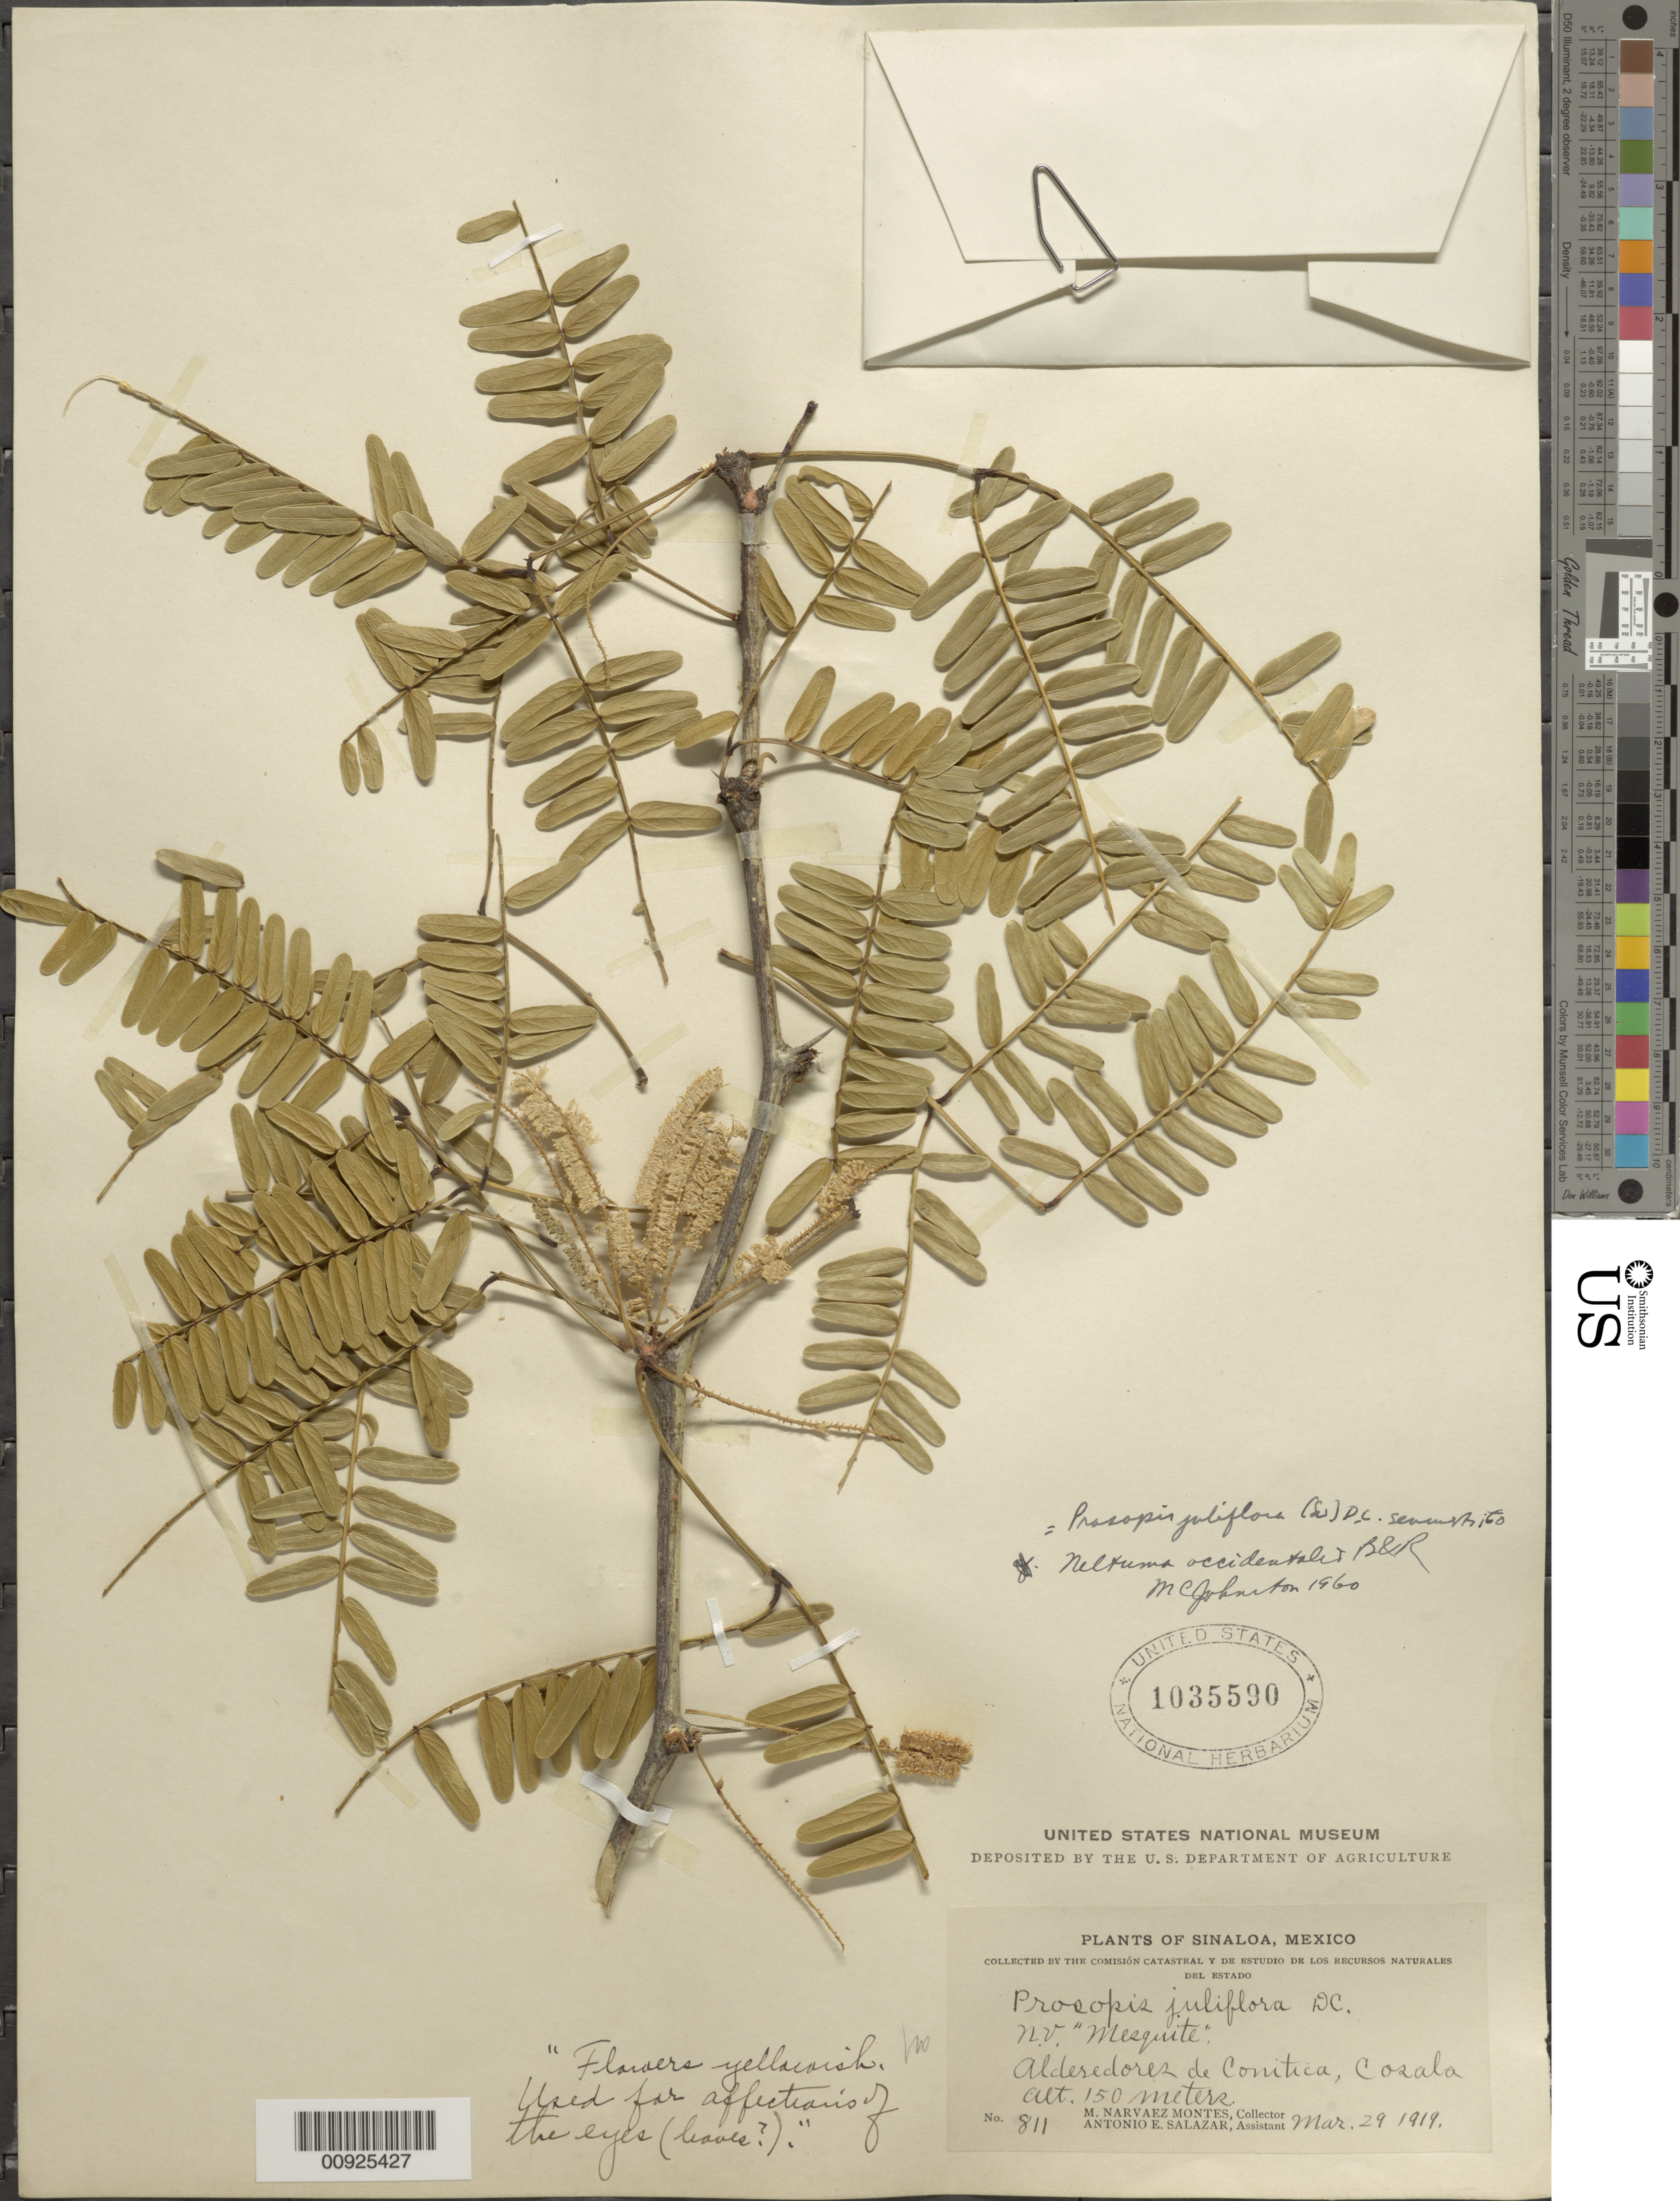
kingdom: Plantae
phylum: Tracheophyta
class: Magnoliopsida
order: Fabales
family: Fabaceae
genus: Neltuma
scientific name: Neltuma juliflora var. juliflora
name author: (Sw.) Raf.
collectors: M. Narvaez-Montes & A. E. Salazar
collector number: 811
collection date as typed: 29 Mar 1919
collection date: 1919-03-29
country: Mexico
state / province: Sinaloa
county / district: Cosalá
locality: Alrededores de Conitica, Cosalá, Sinaloa.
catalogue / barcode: US 1035590